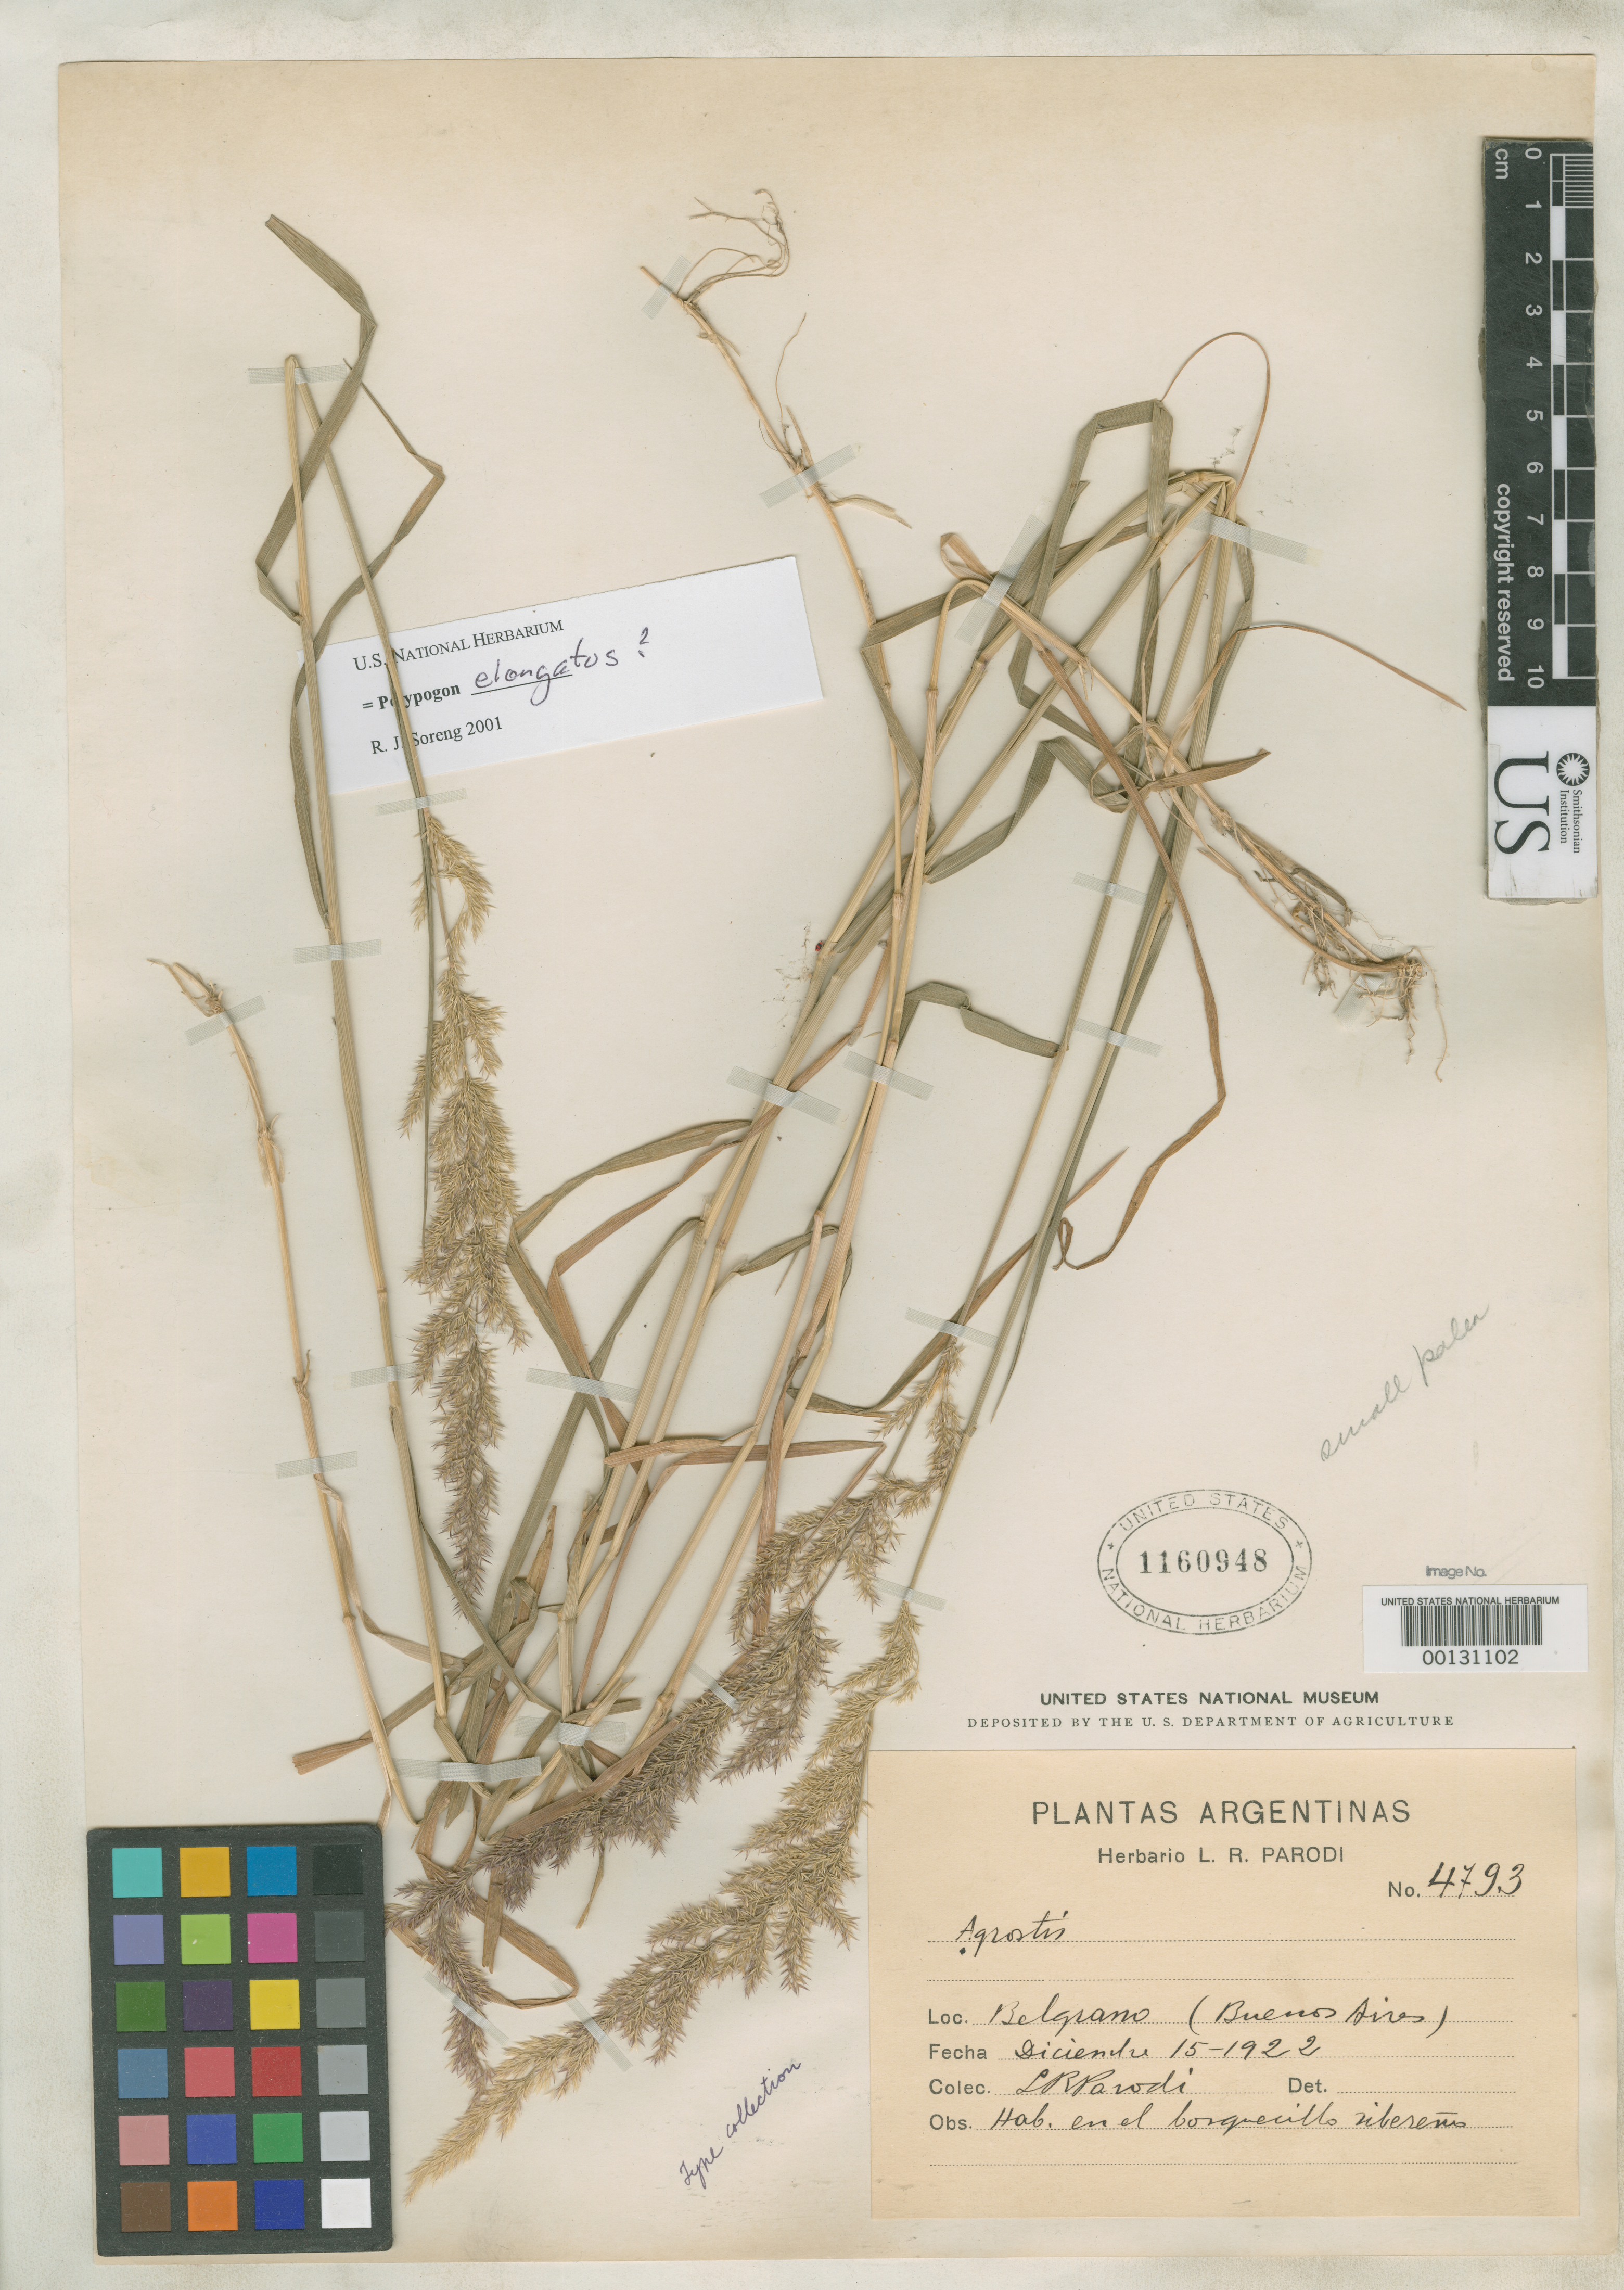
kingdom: Plantae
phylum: Tracheophyta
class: Liliopsida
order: Poales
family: Poaceae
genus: Agrostis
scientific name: Agrostis platensis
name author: Parodi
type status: Isotype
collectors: L. R. Parodi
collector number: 4793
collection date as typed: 15 Dec 1922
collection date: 1922-12-15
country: Argentina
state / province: Buenos Aires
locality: Belgrano.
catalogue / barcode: US 1160948